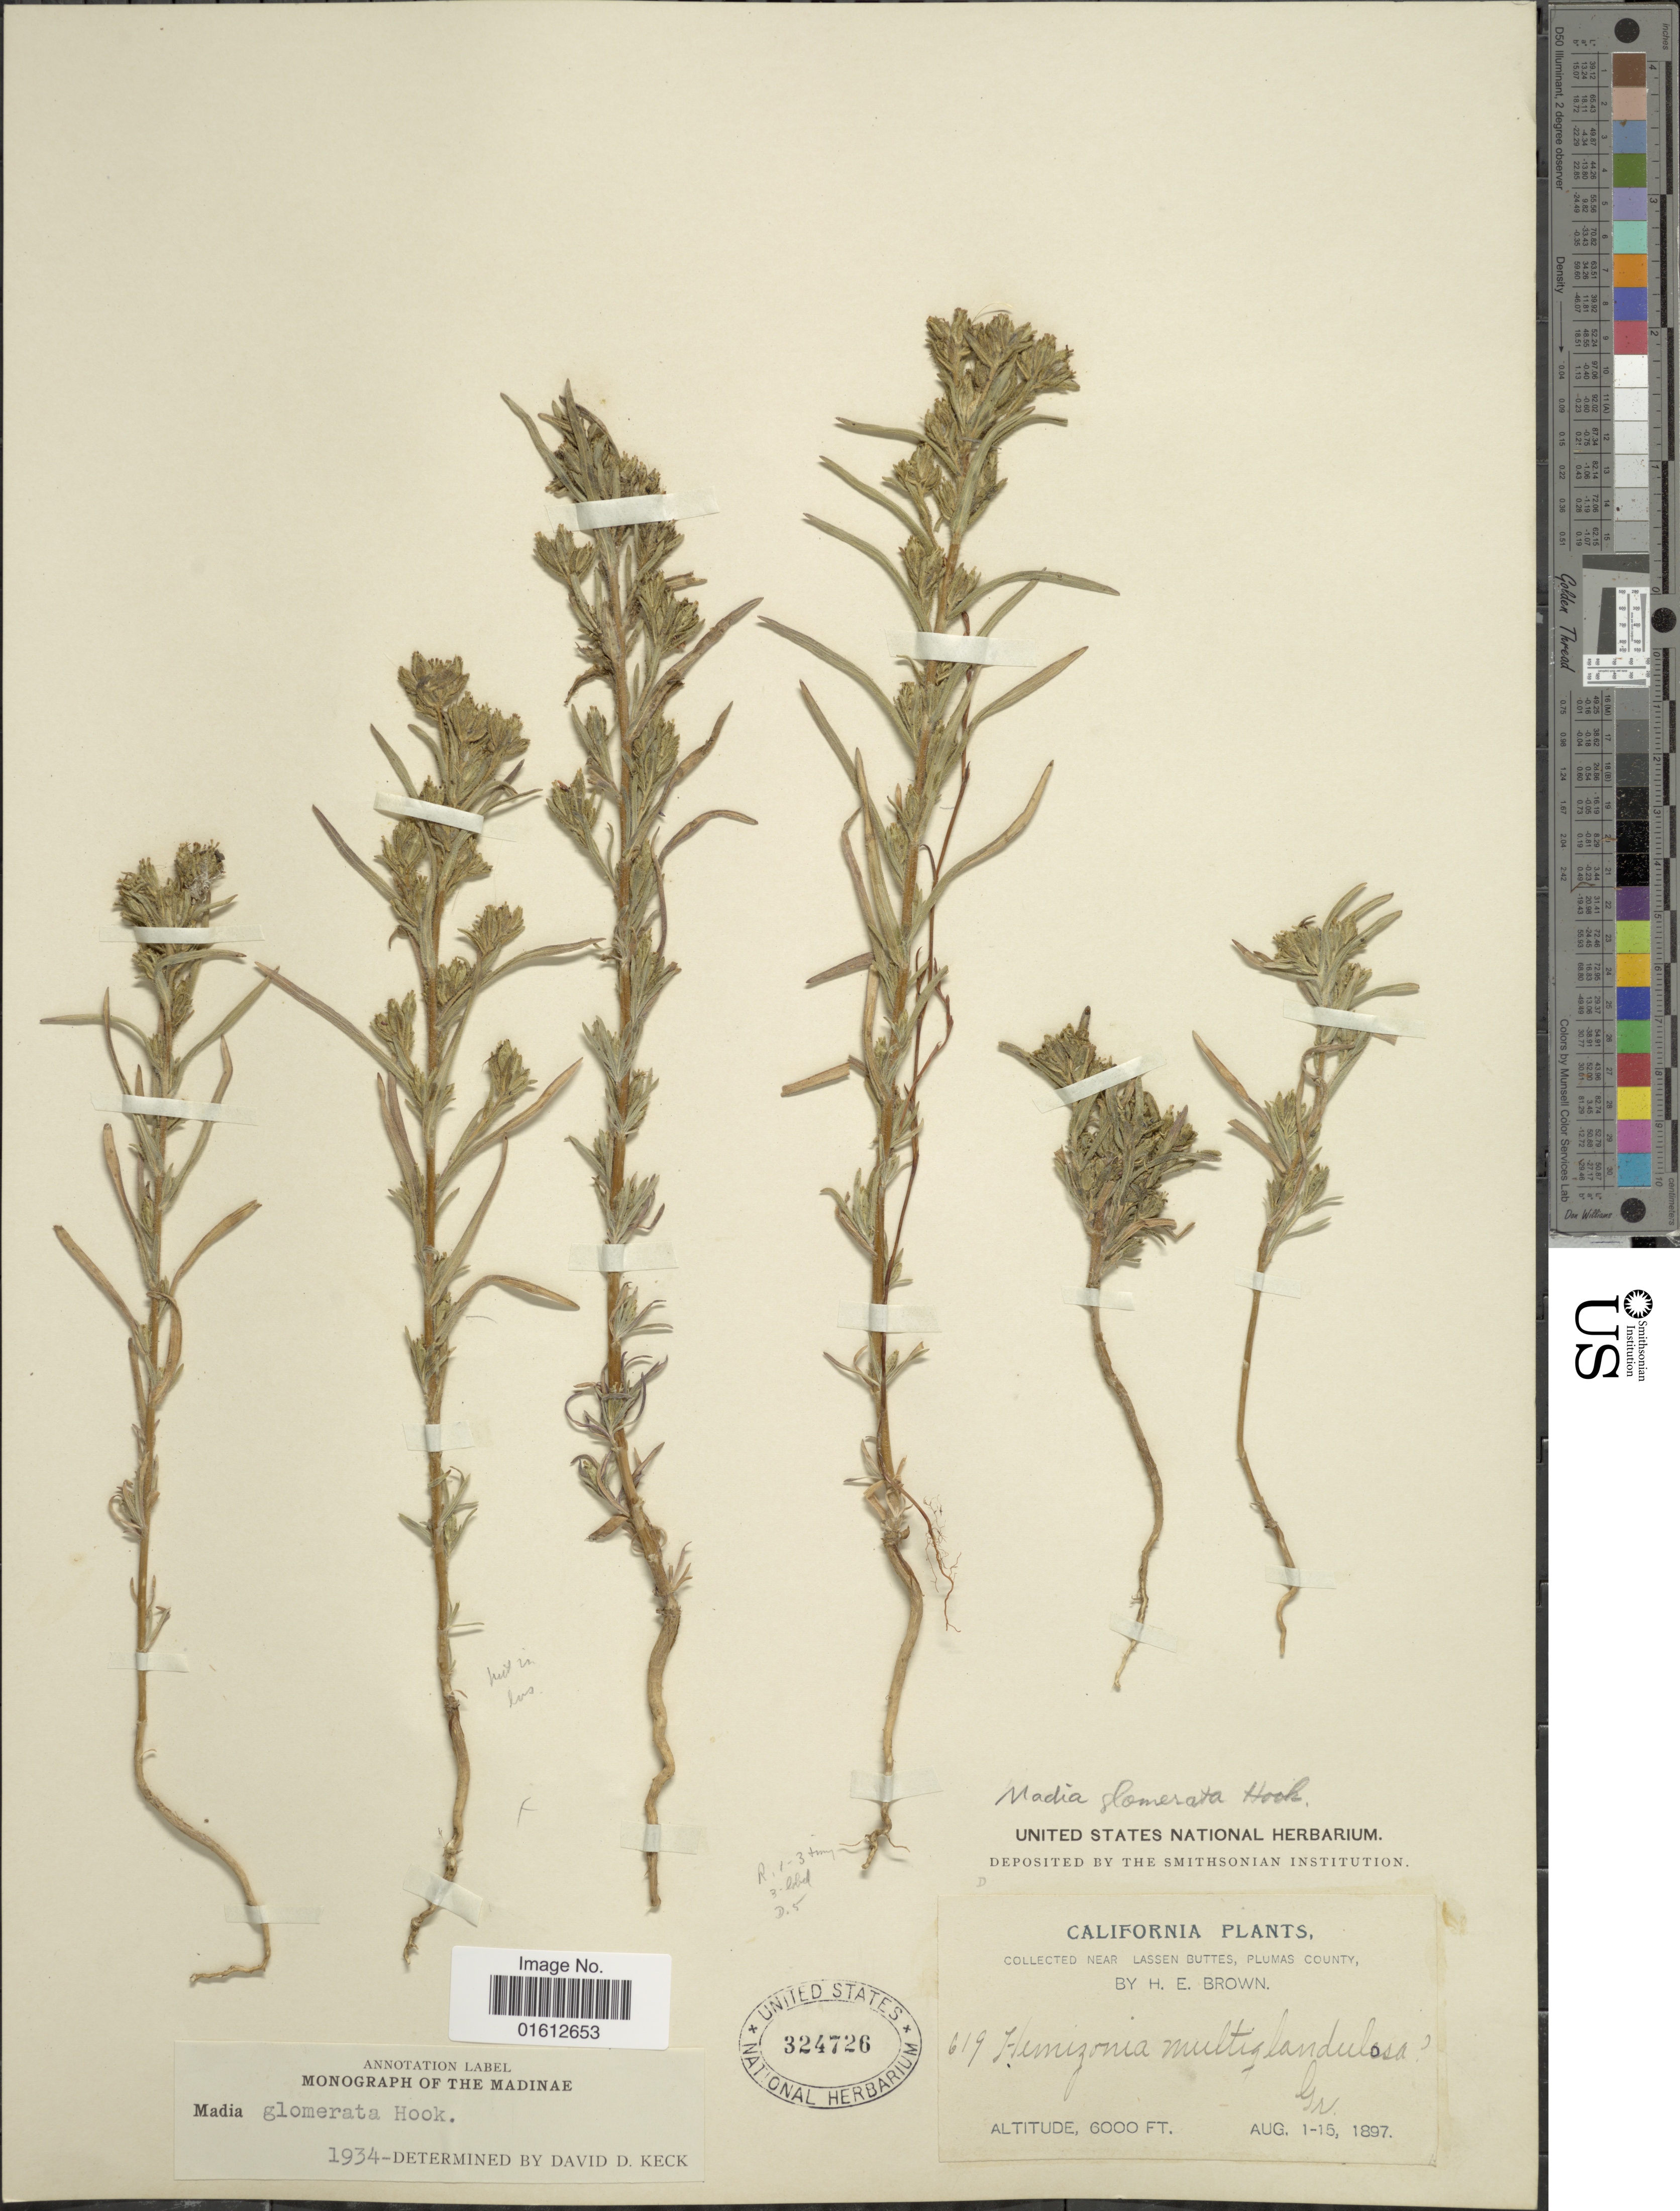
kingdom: Plantae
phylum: Tracheophyta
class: Magnoliopsida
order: Asterales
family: Asteraceae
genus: Madia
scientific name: Madia glomerata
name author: Hook.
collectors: H. E. Brown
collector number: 619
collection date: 1897-08-01/1897-08-15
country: United States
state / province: California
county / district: Plumas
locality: Near Lassen Buttes, Plumas County.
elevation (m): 1829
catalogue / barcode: US 324726